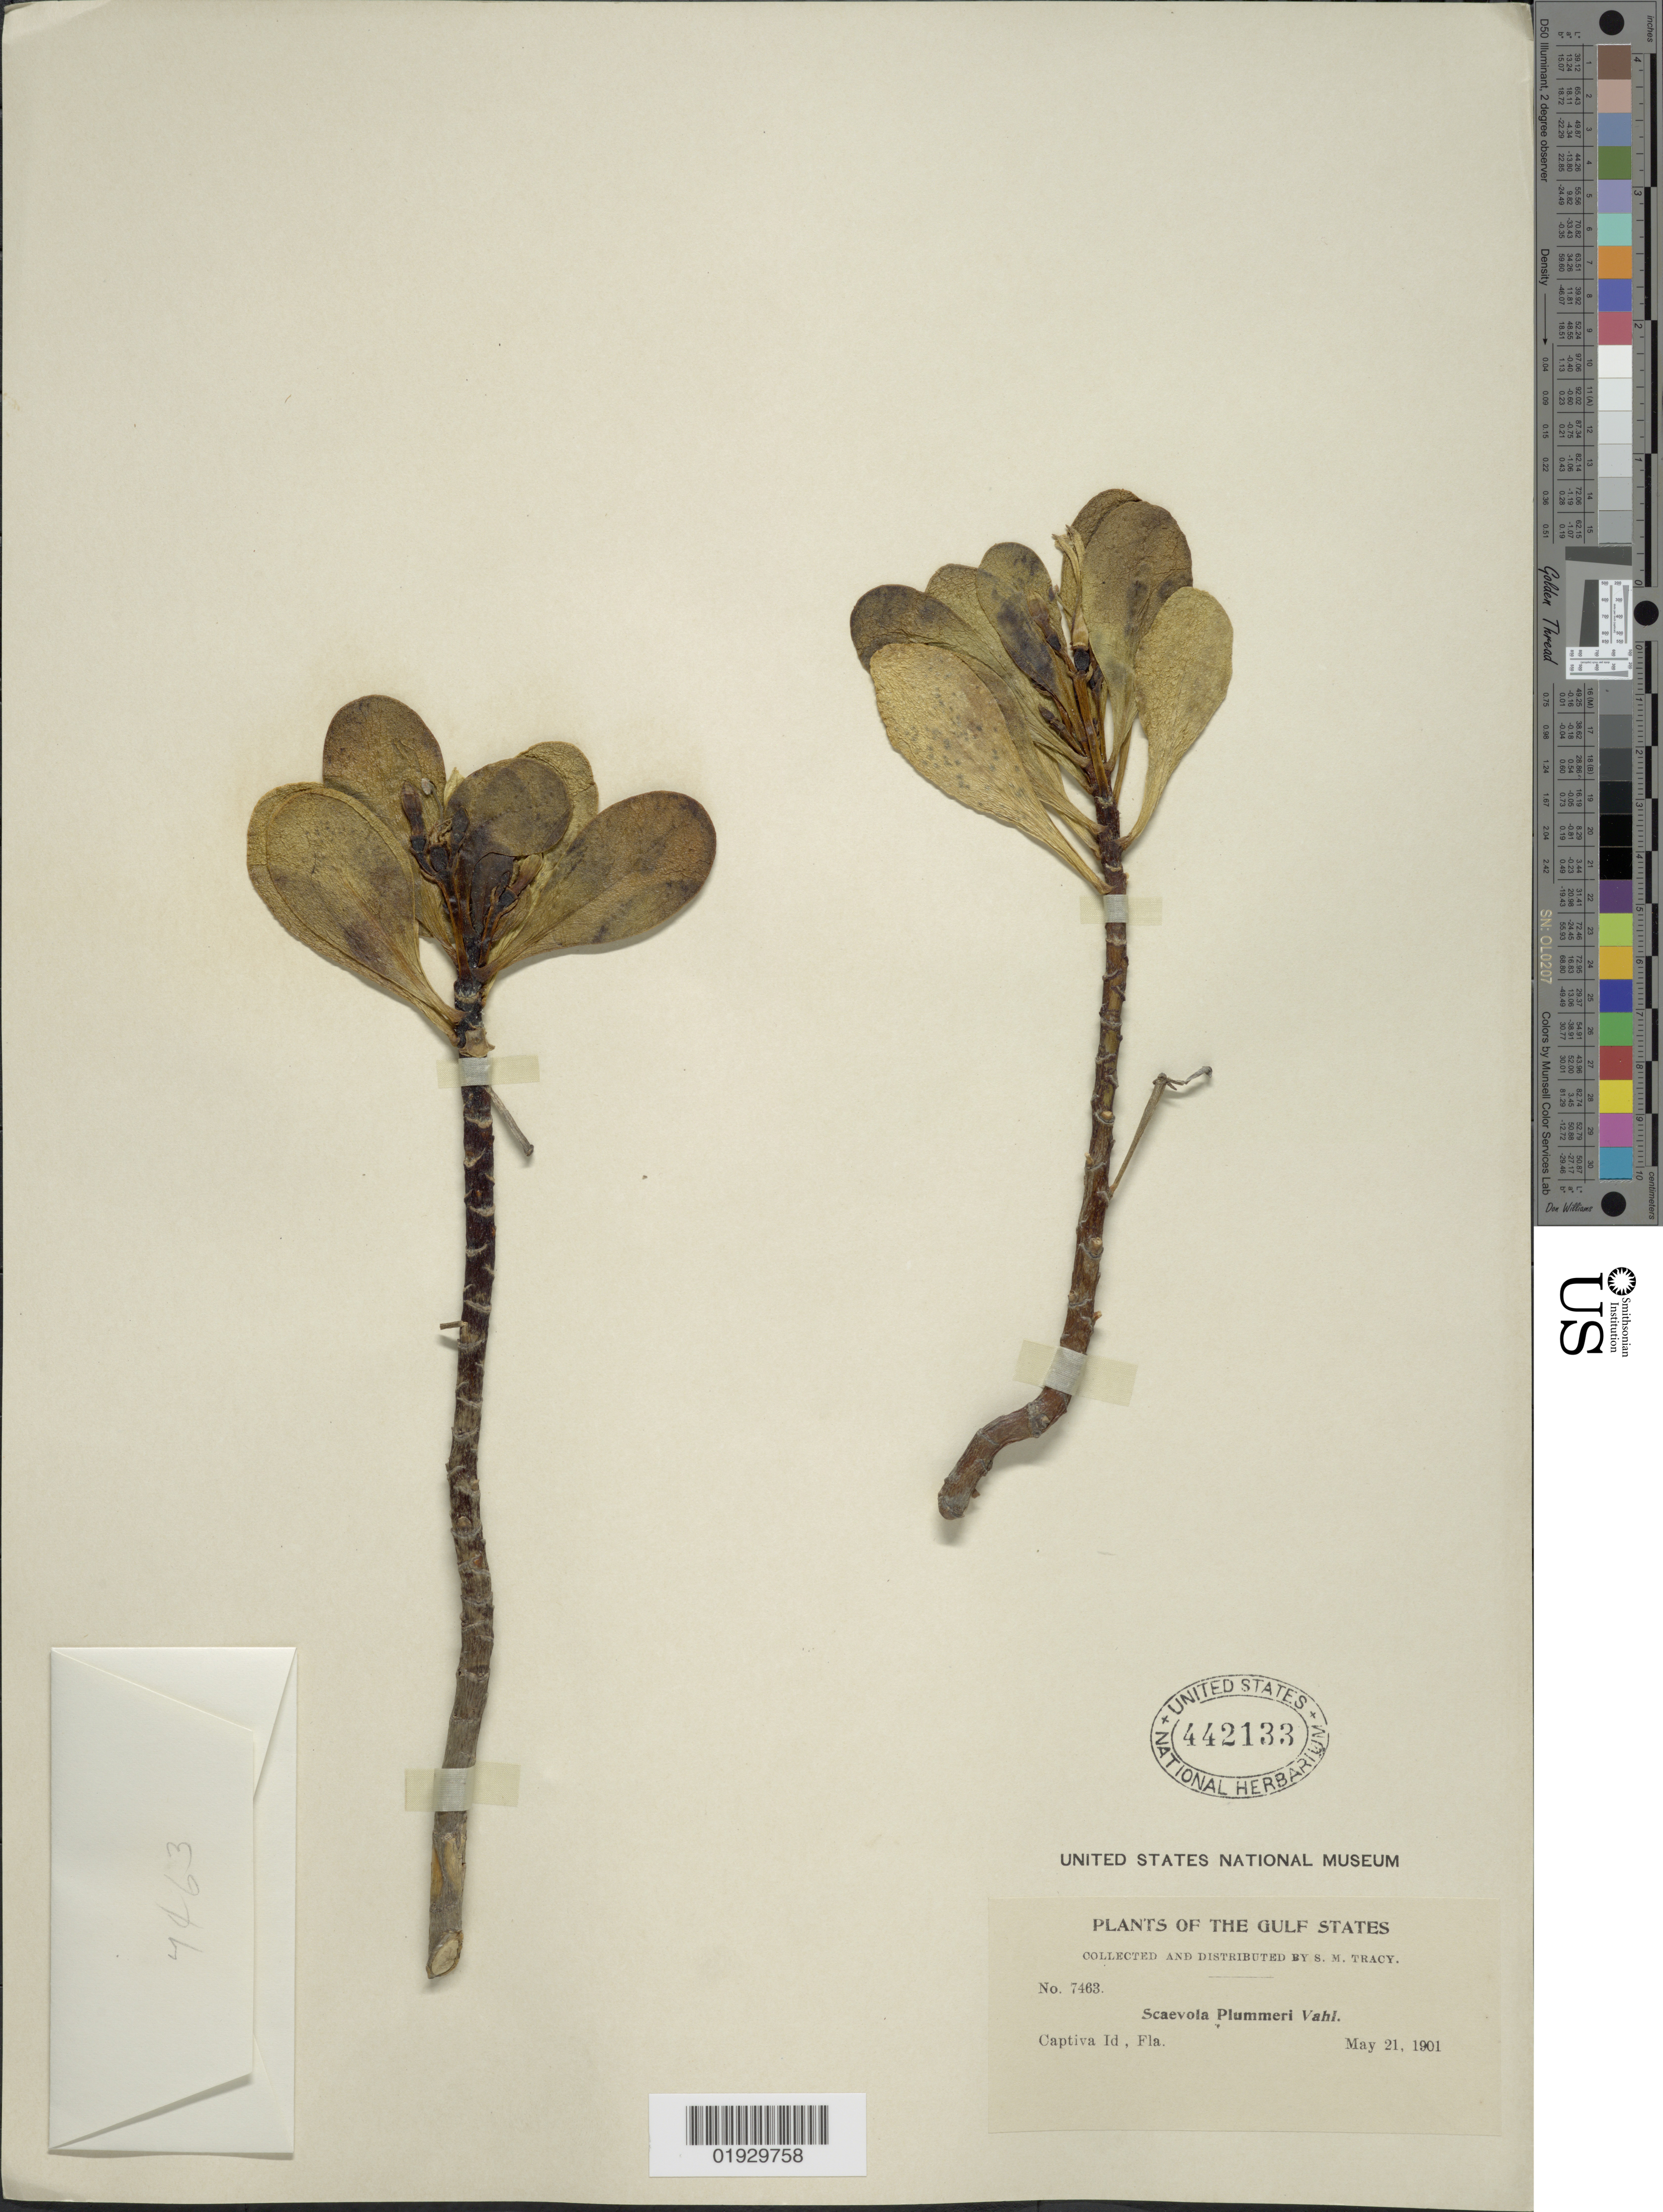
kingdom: Plantae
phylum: Tracheophyta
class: Magnoliopsida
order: Asterales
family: Goodeniaceae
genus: Scaevola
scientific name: Scaevola plumieri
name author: (L.) Vahl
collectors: S. M. Tracy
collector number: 7463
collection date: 1901-05-21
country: United States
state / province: Florida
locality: Gulf States. Captiva Id, Fla.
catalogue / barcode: US 442133